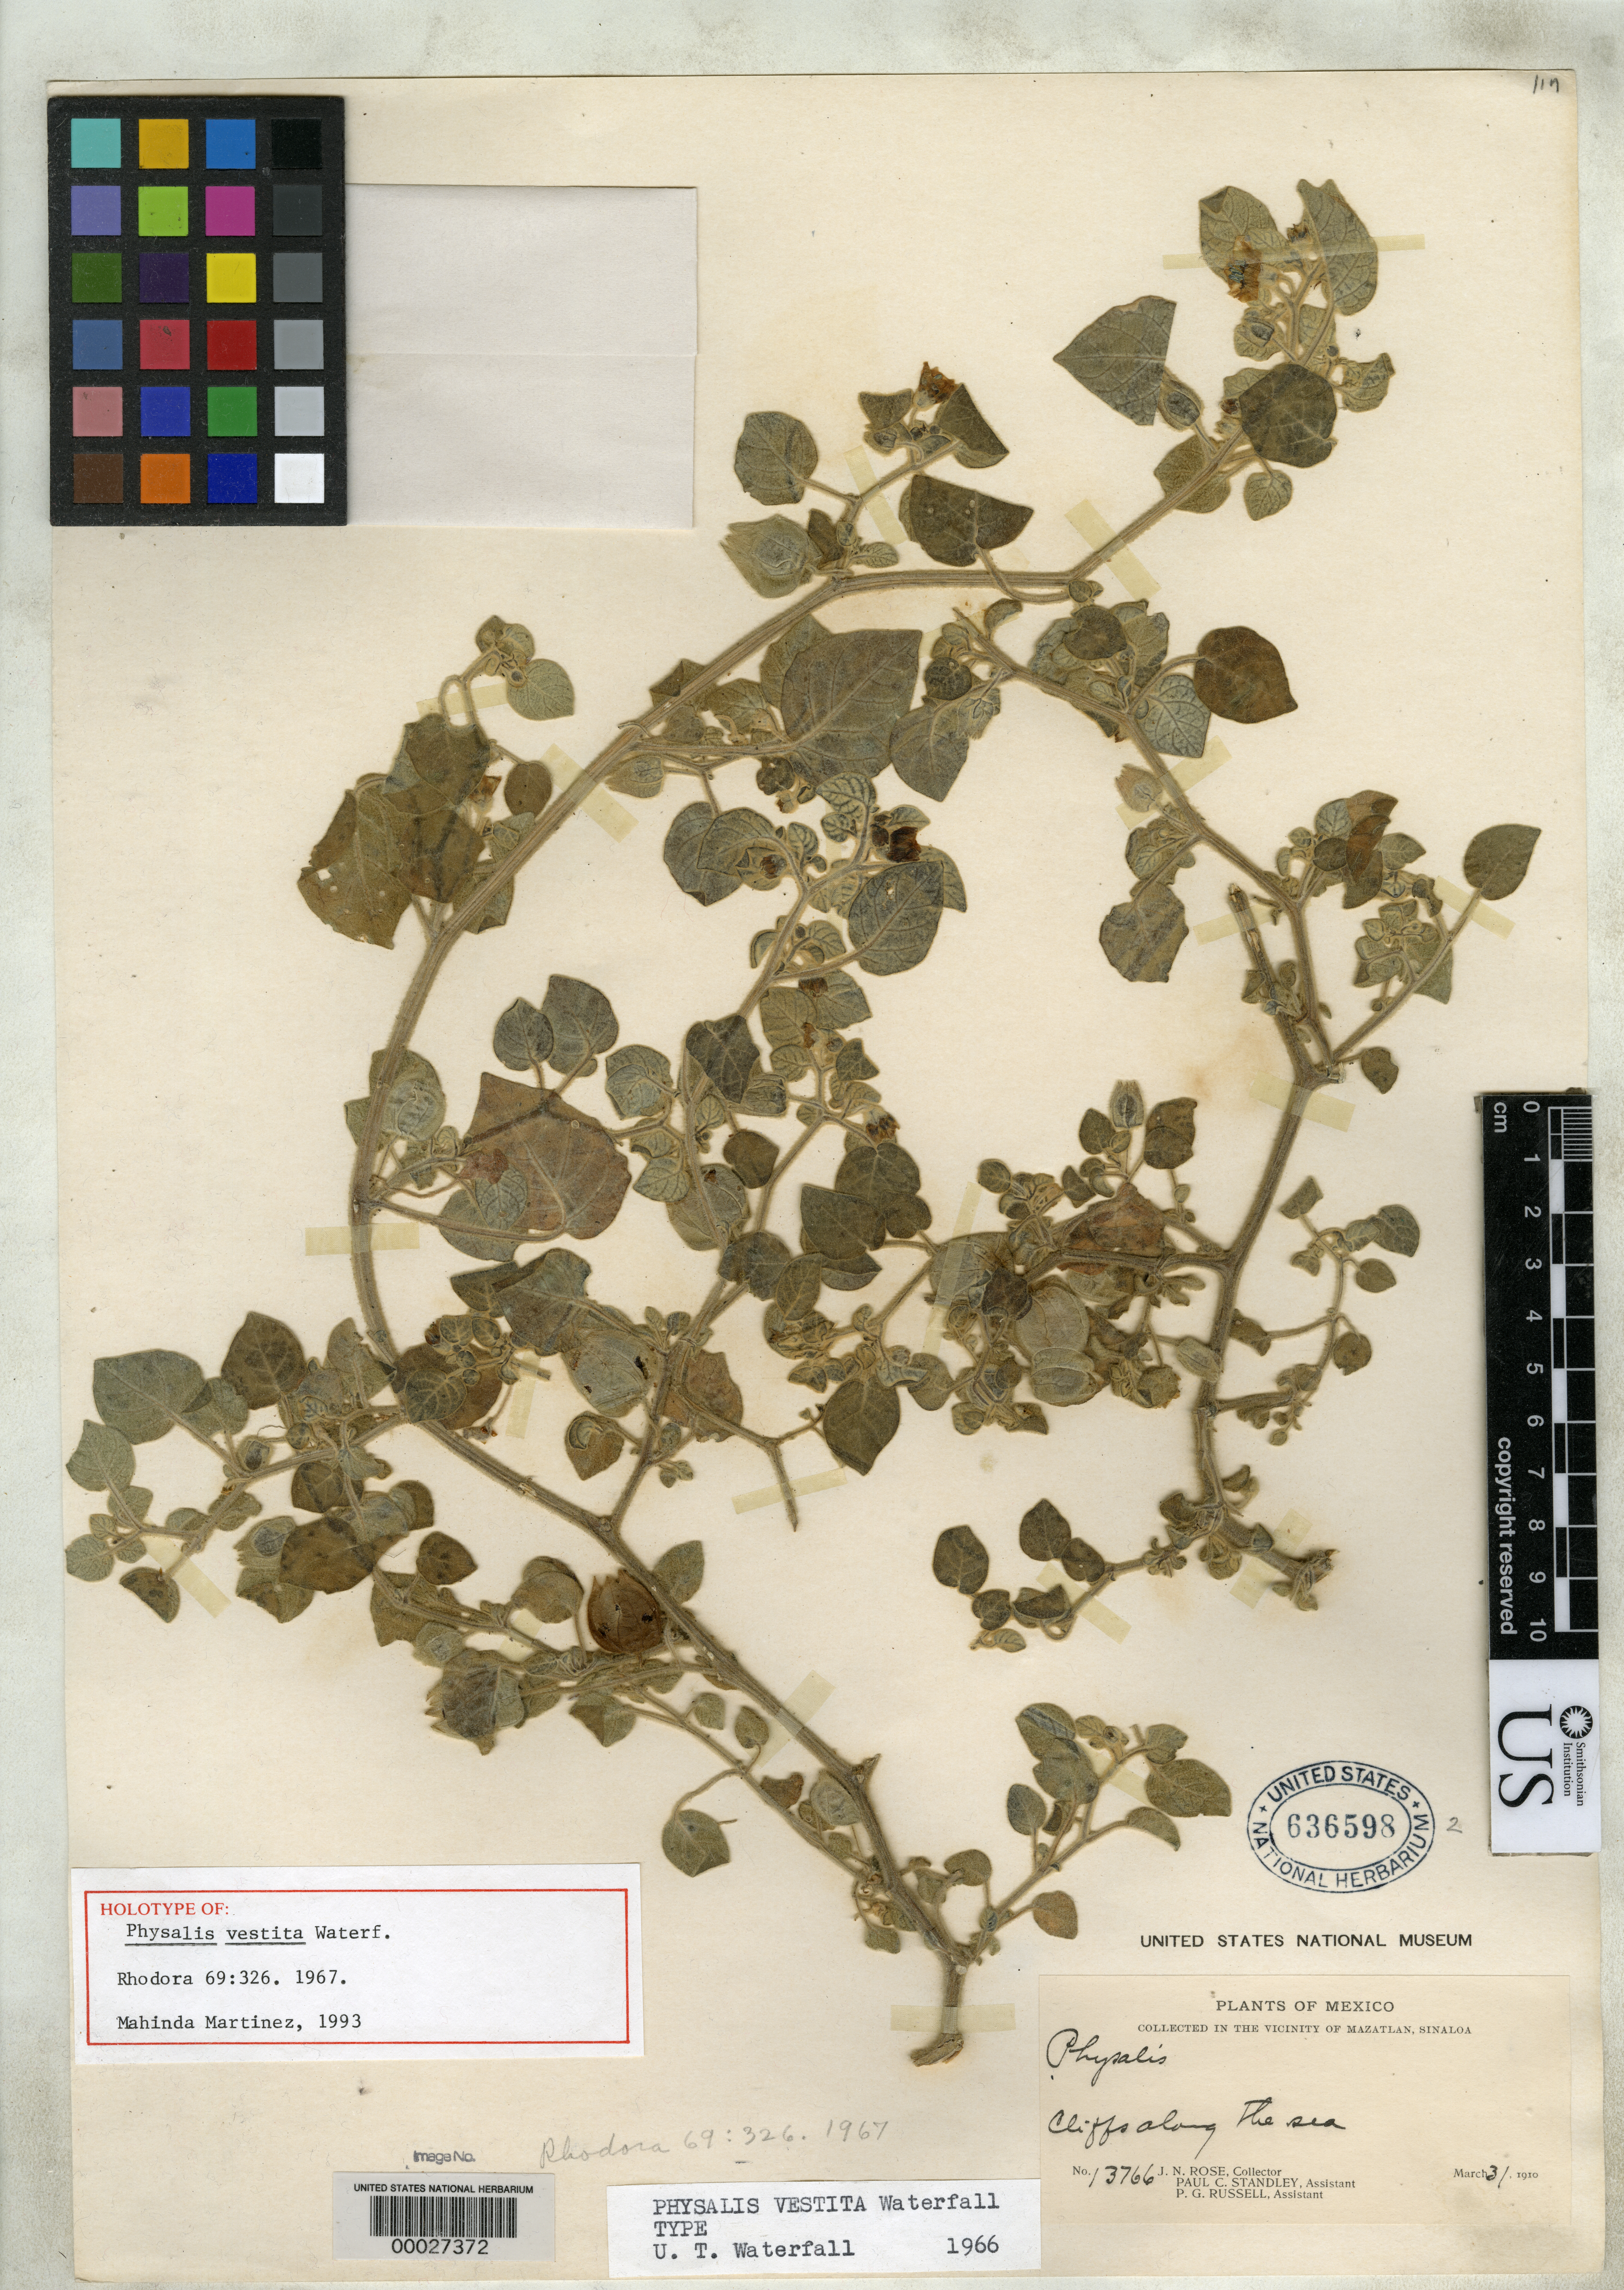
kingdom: Plantae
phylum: Tracheophyta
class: Magnoliopsida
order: Solanales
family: Solanaceae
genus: Physalis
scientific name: Physalis vestita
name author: Waterf.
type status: Holotype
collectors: J. N. Rose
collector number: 13766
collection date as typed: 31 Mar 1910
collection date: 1910-03-31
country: Mexico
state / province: Sinaloa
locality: Mazatlan.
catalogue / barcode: US 636598